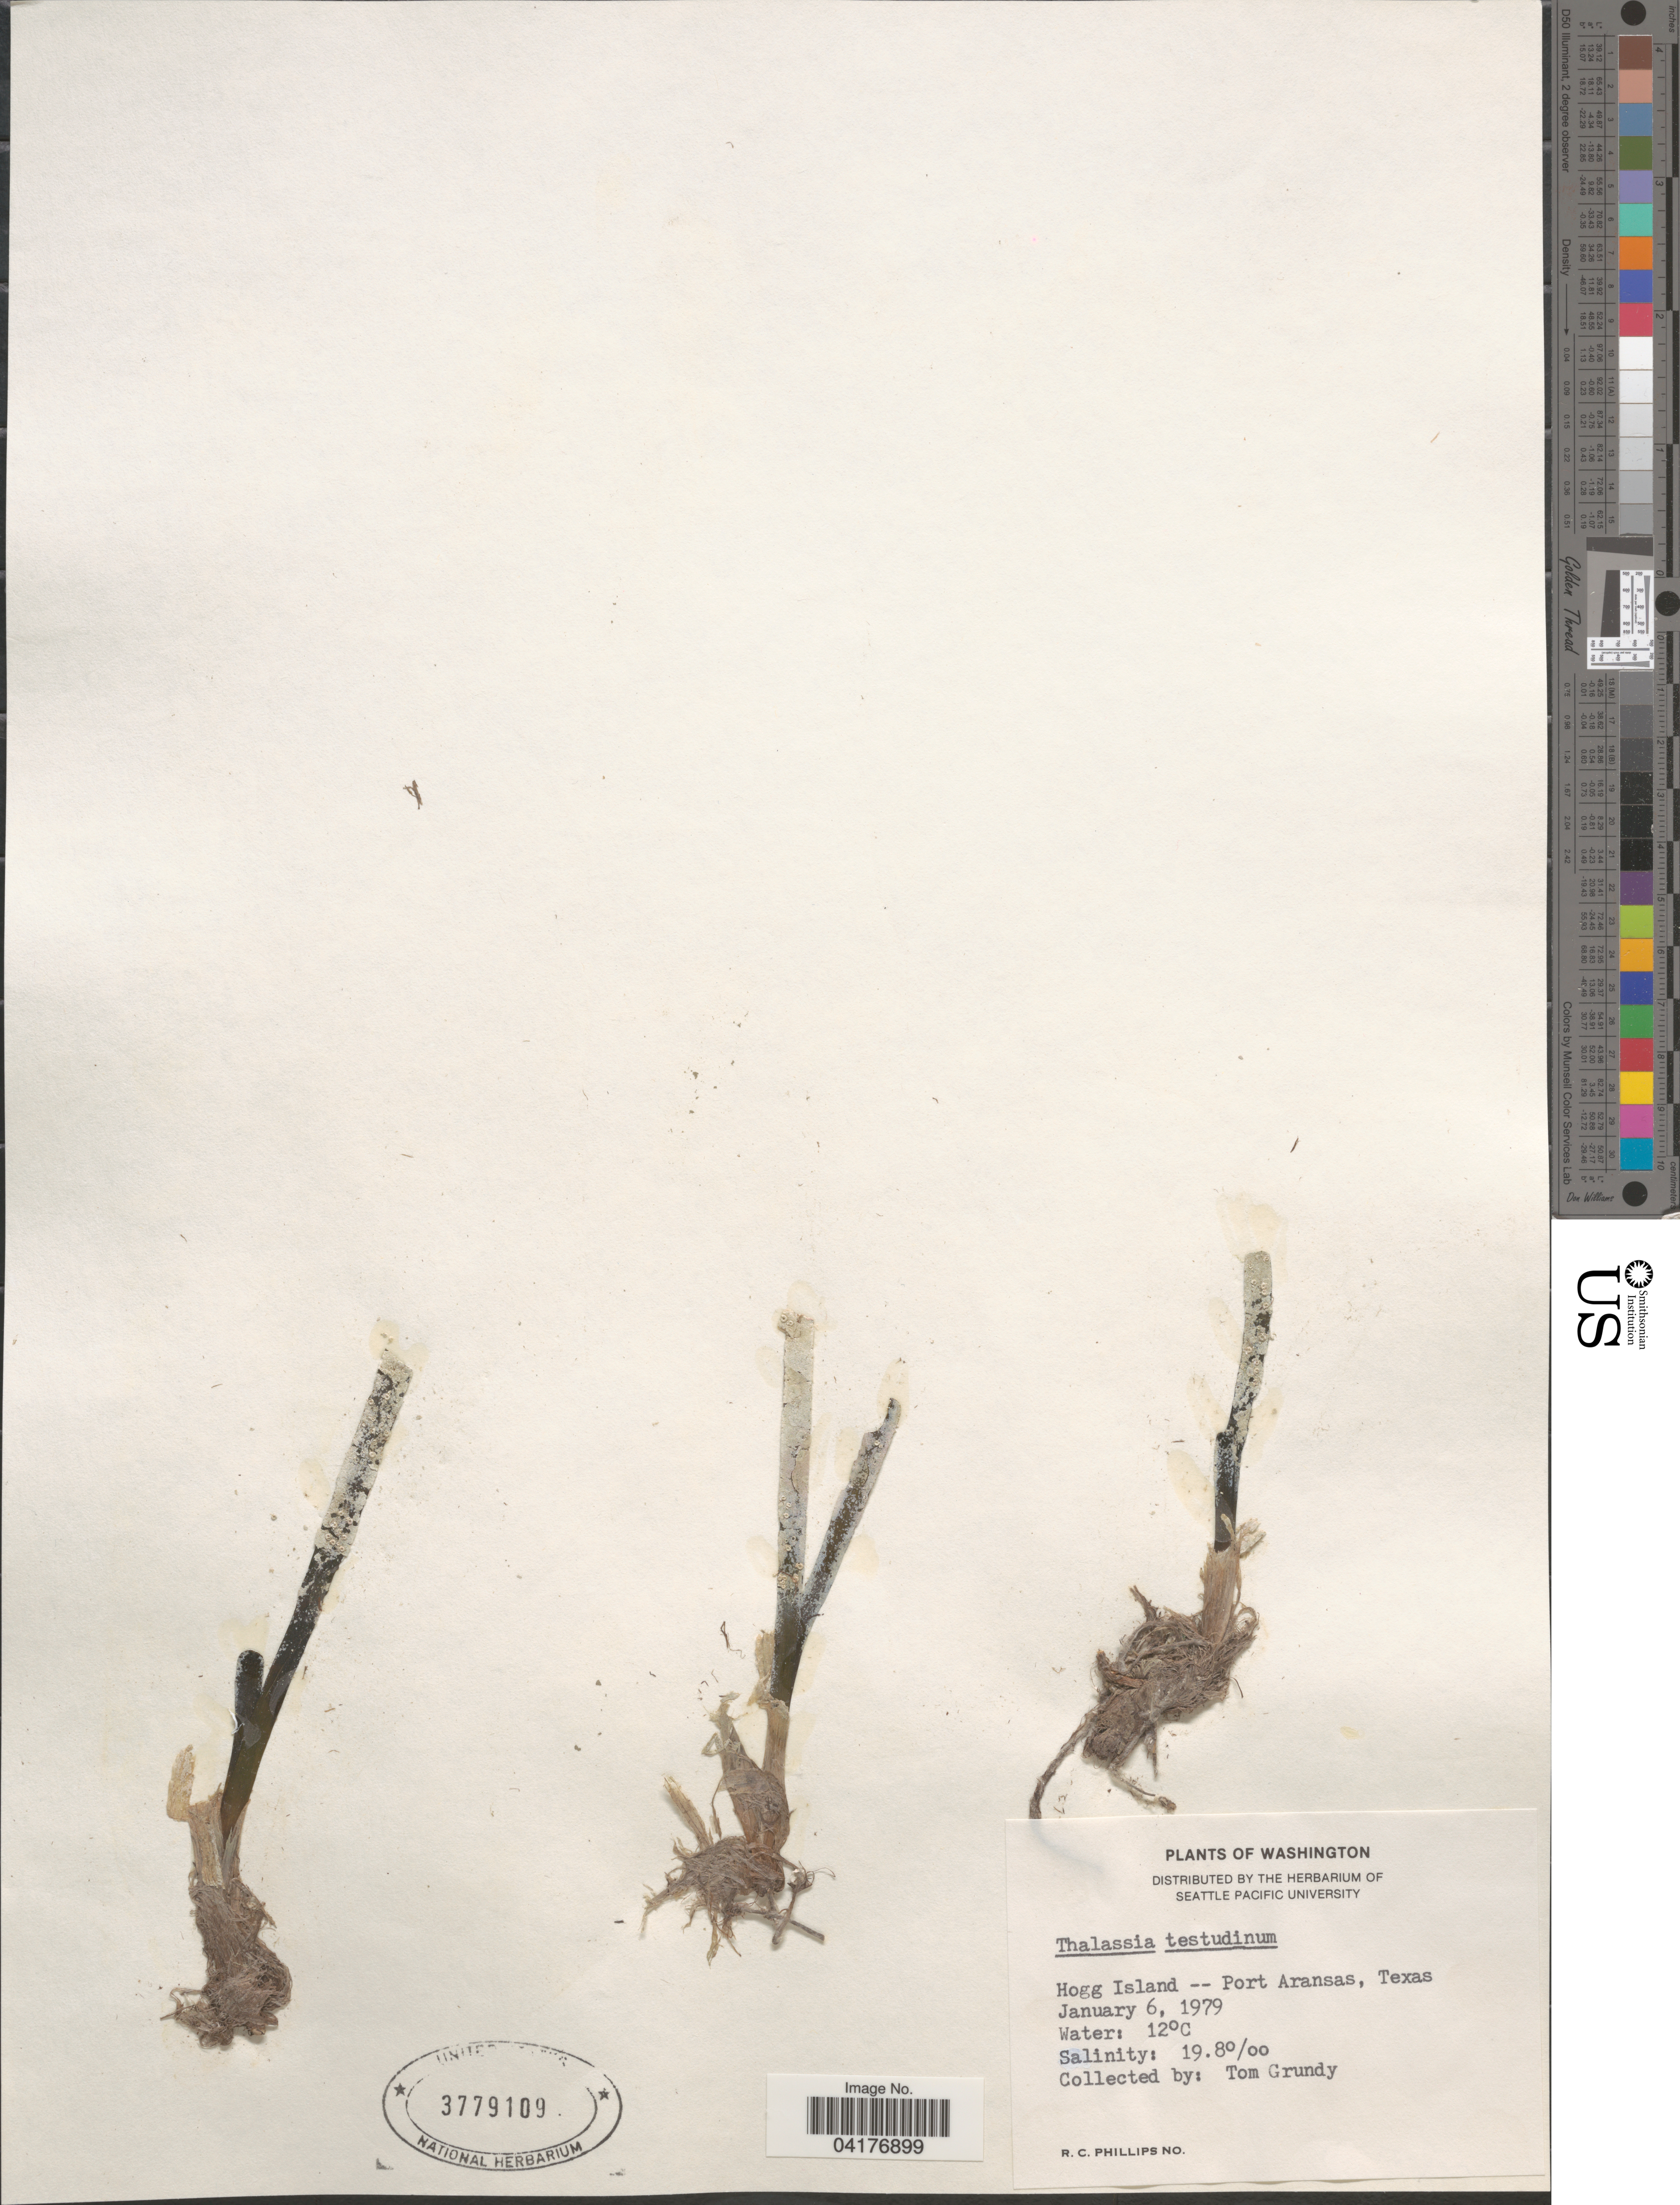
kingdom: Plantae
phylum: Tracheophyta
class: Liliopsida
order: Alismatales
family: Hydrocharitaceae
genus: Thalassia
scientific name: Thalassia testudinum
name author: Banks & Sol. ex K.D. Koenig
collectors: T. Grundy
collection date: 1979-01-06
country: United States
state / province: Texas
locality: Hogg Island -- Port Aransas.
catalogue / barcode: US 3779109